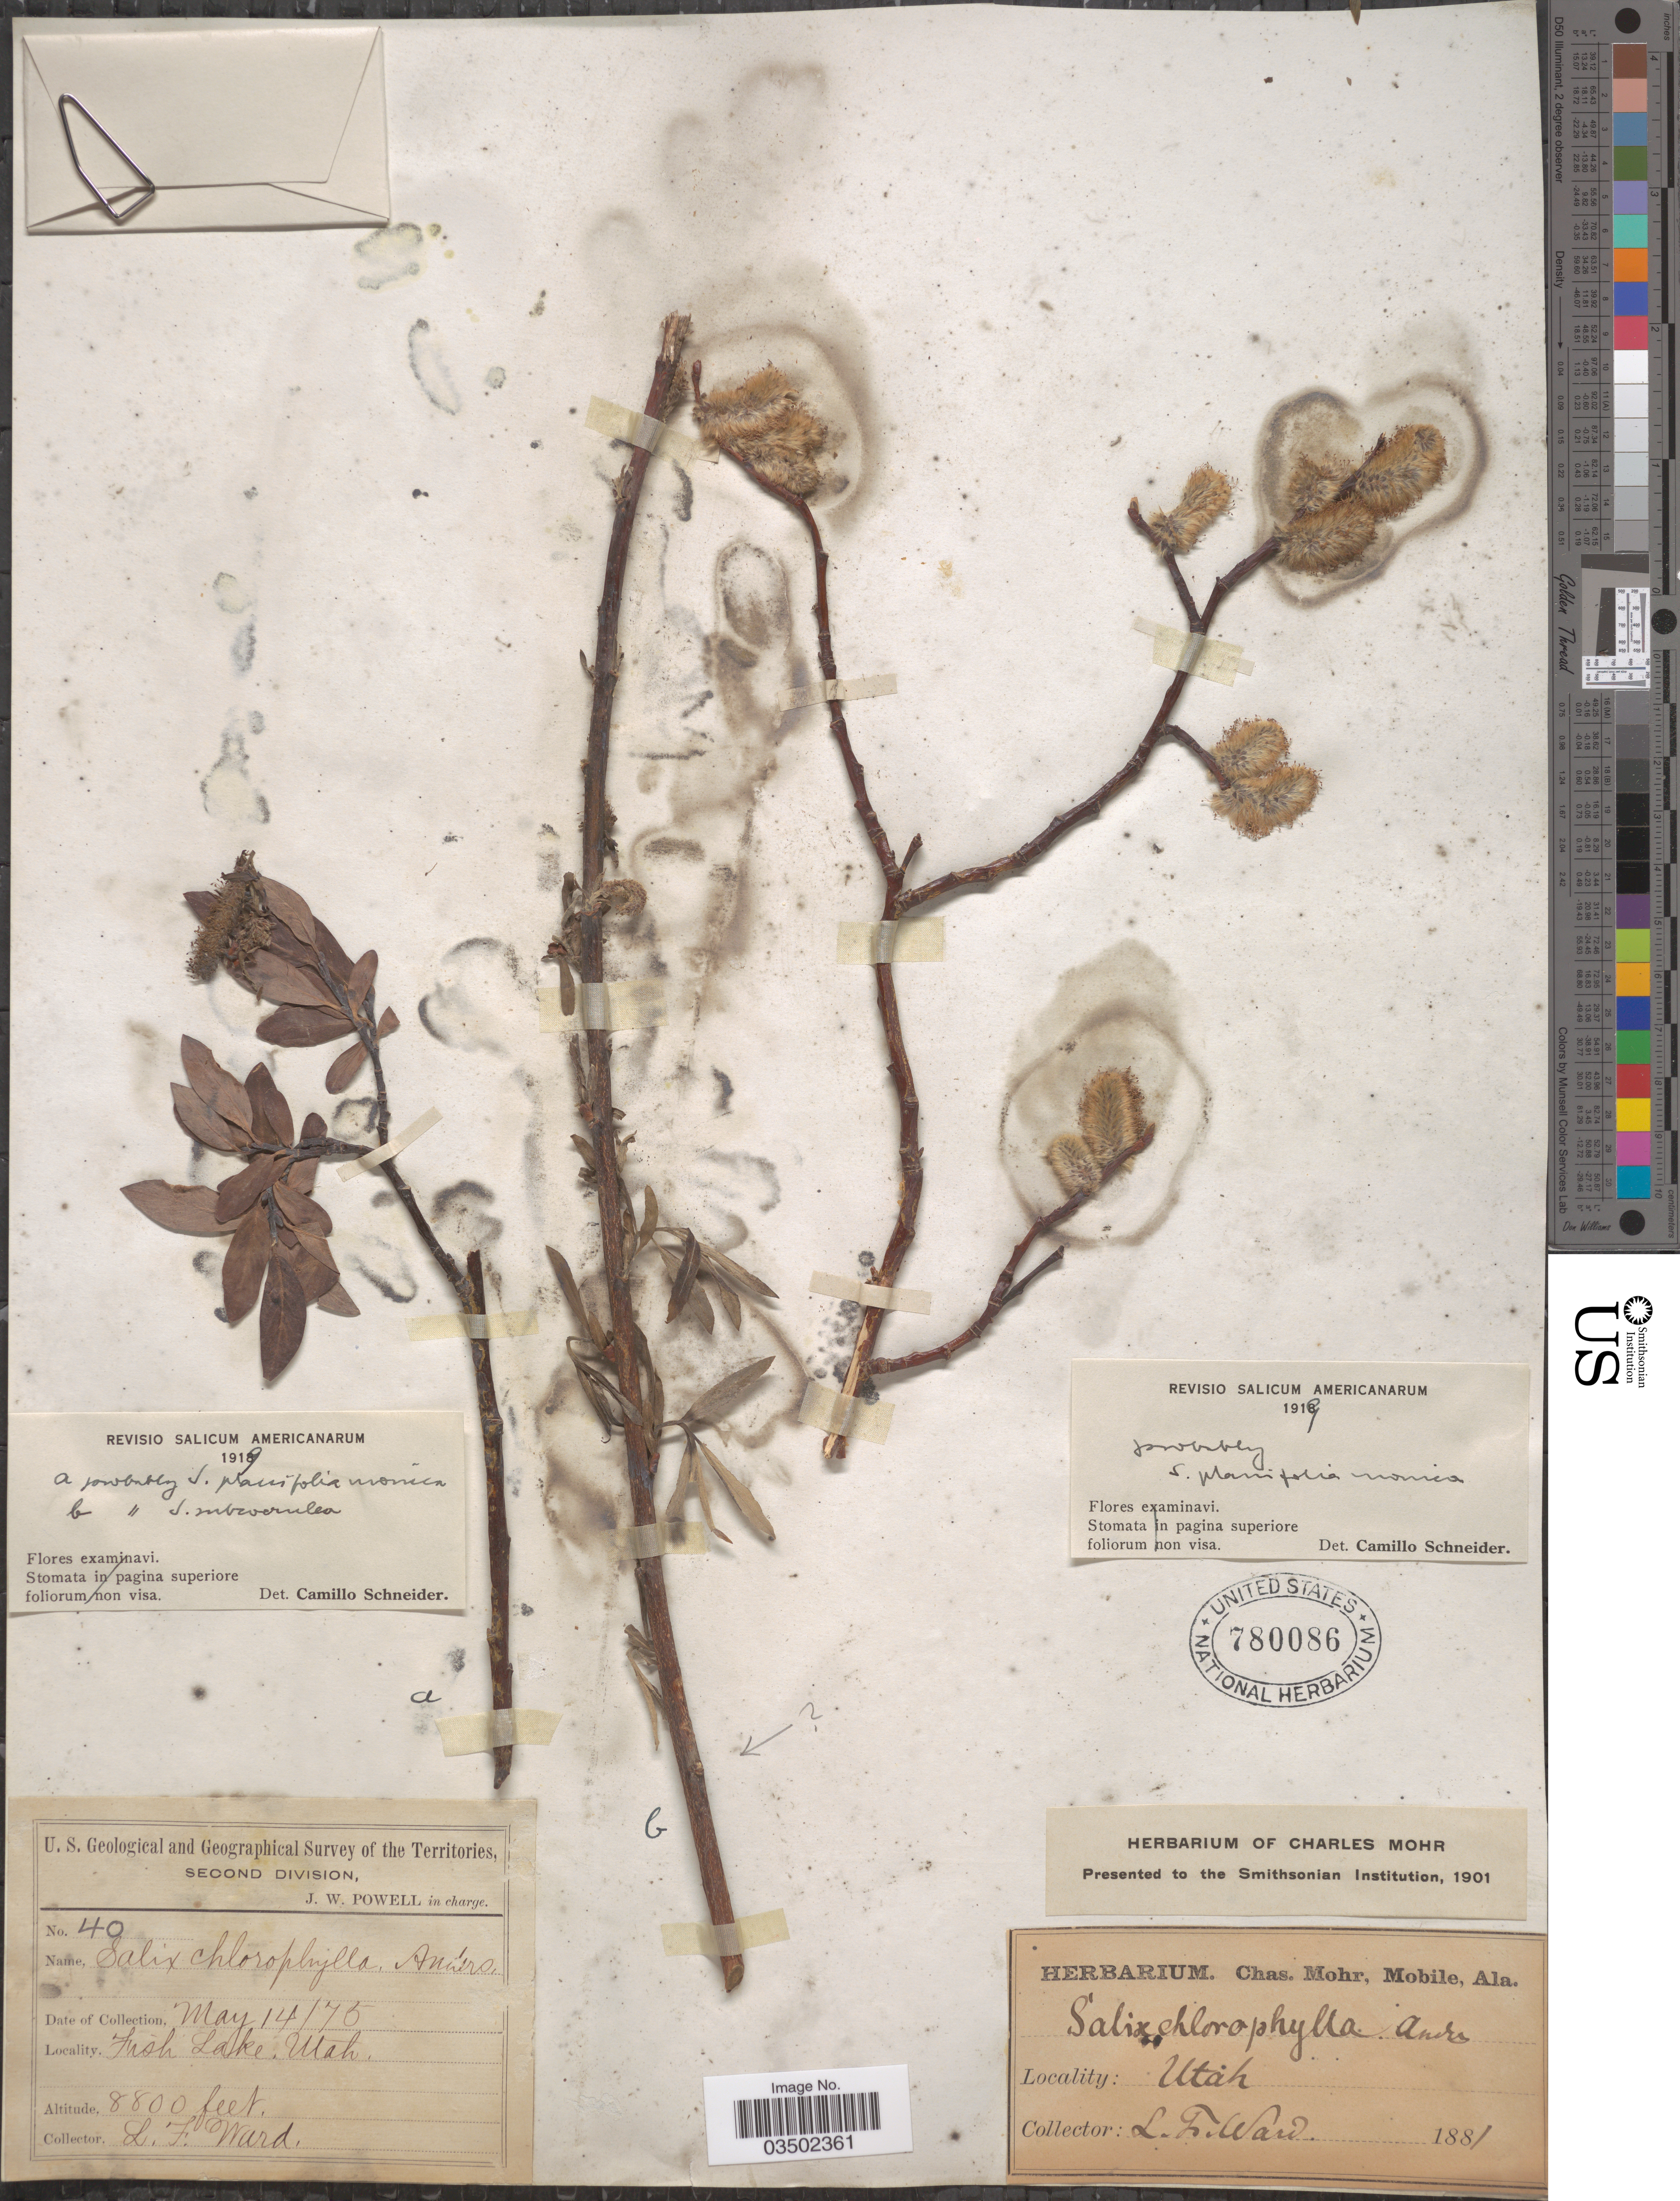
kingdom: Plantae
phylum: Tracheophyta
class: Magnoliopsida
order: Malpighiales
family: Salicaceae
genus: Salix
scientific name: Salix planifolia var. monica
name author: (Bebb) C.K. Schneid.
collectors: L. Ward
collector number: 40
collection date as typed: Transcribed d/m/y: 14/5/75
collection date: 1881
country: United States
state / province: Utah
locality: The Territories. Fish Lake.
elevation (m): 2682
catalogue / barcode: US 780086